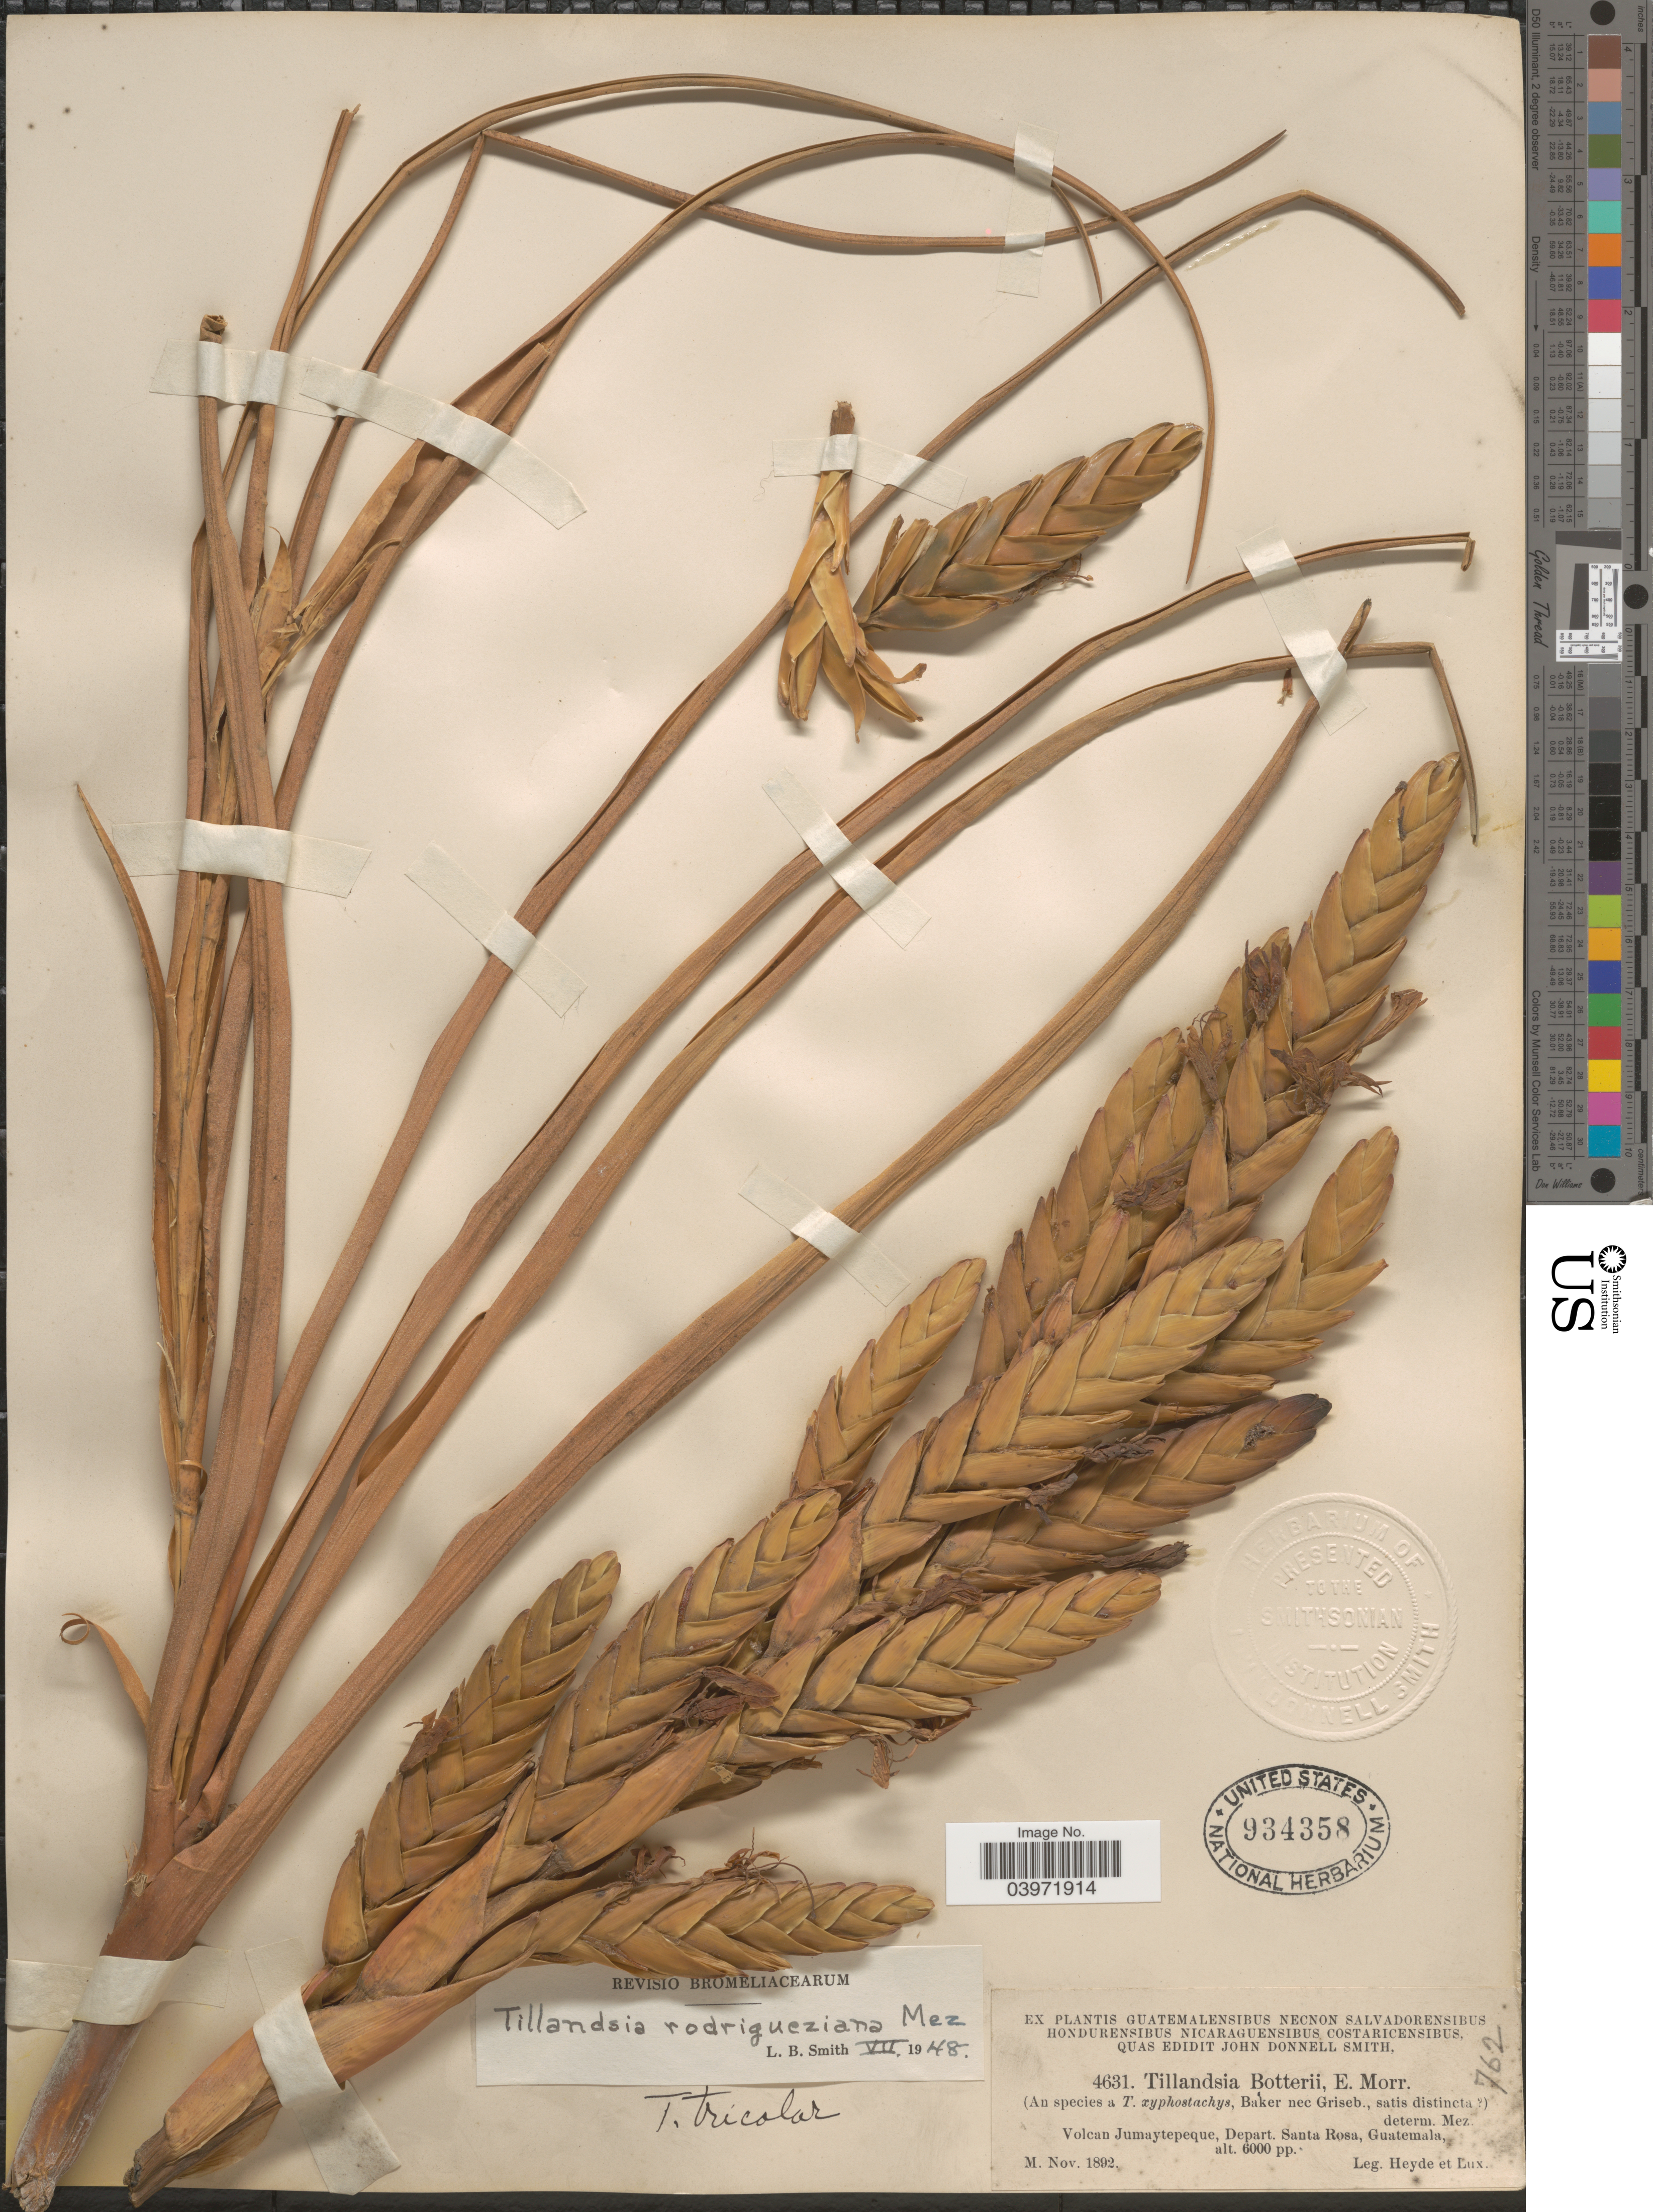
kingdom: Plantae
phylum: Tracheophyta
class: Liliopsida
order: Poales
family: Bromeliaceae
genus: Tillandsia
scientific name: Tillandsia rodrigueziana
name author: Mez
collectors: Heyde & Lux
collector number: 4631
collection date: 1892-11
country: Guatemala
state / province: Santa Rosa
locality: Volcan Jumaytepeque, Depart. Santa Rosa.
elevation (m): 1829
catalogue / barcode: US 934358